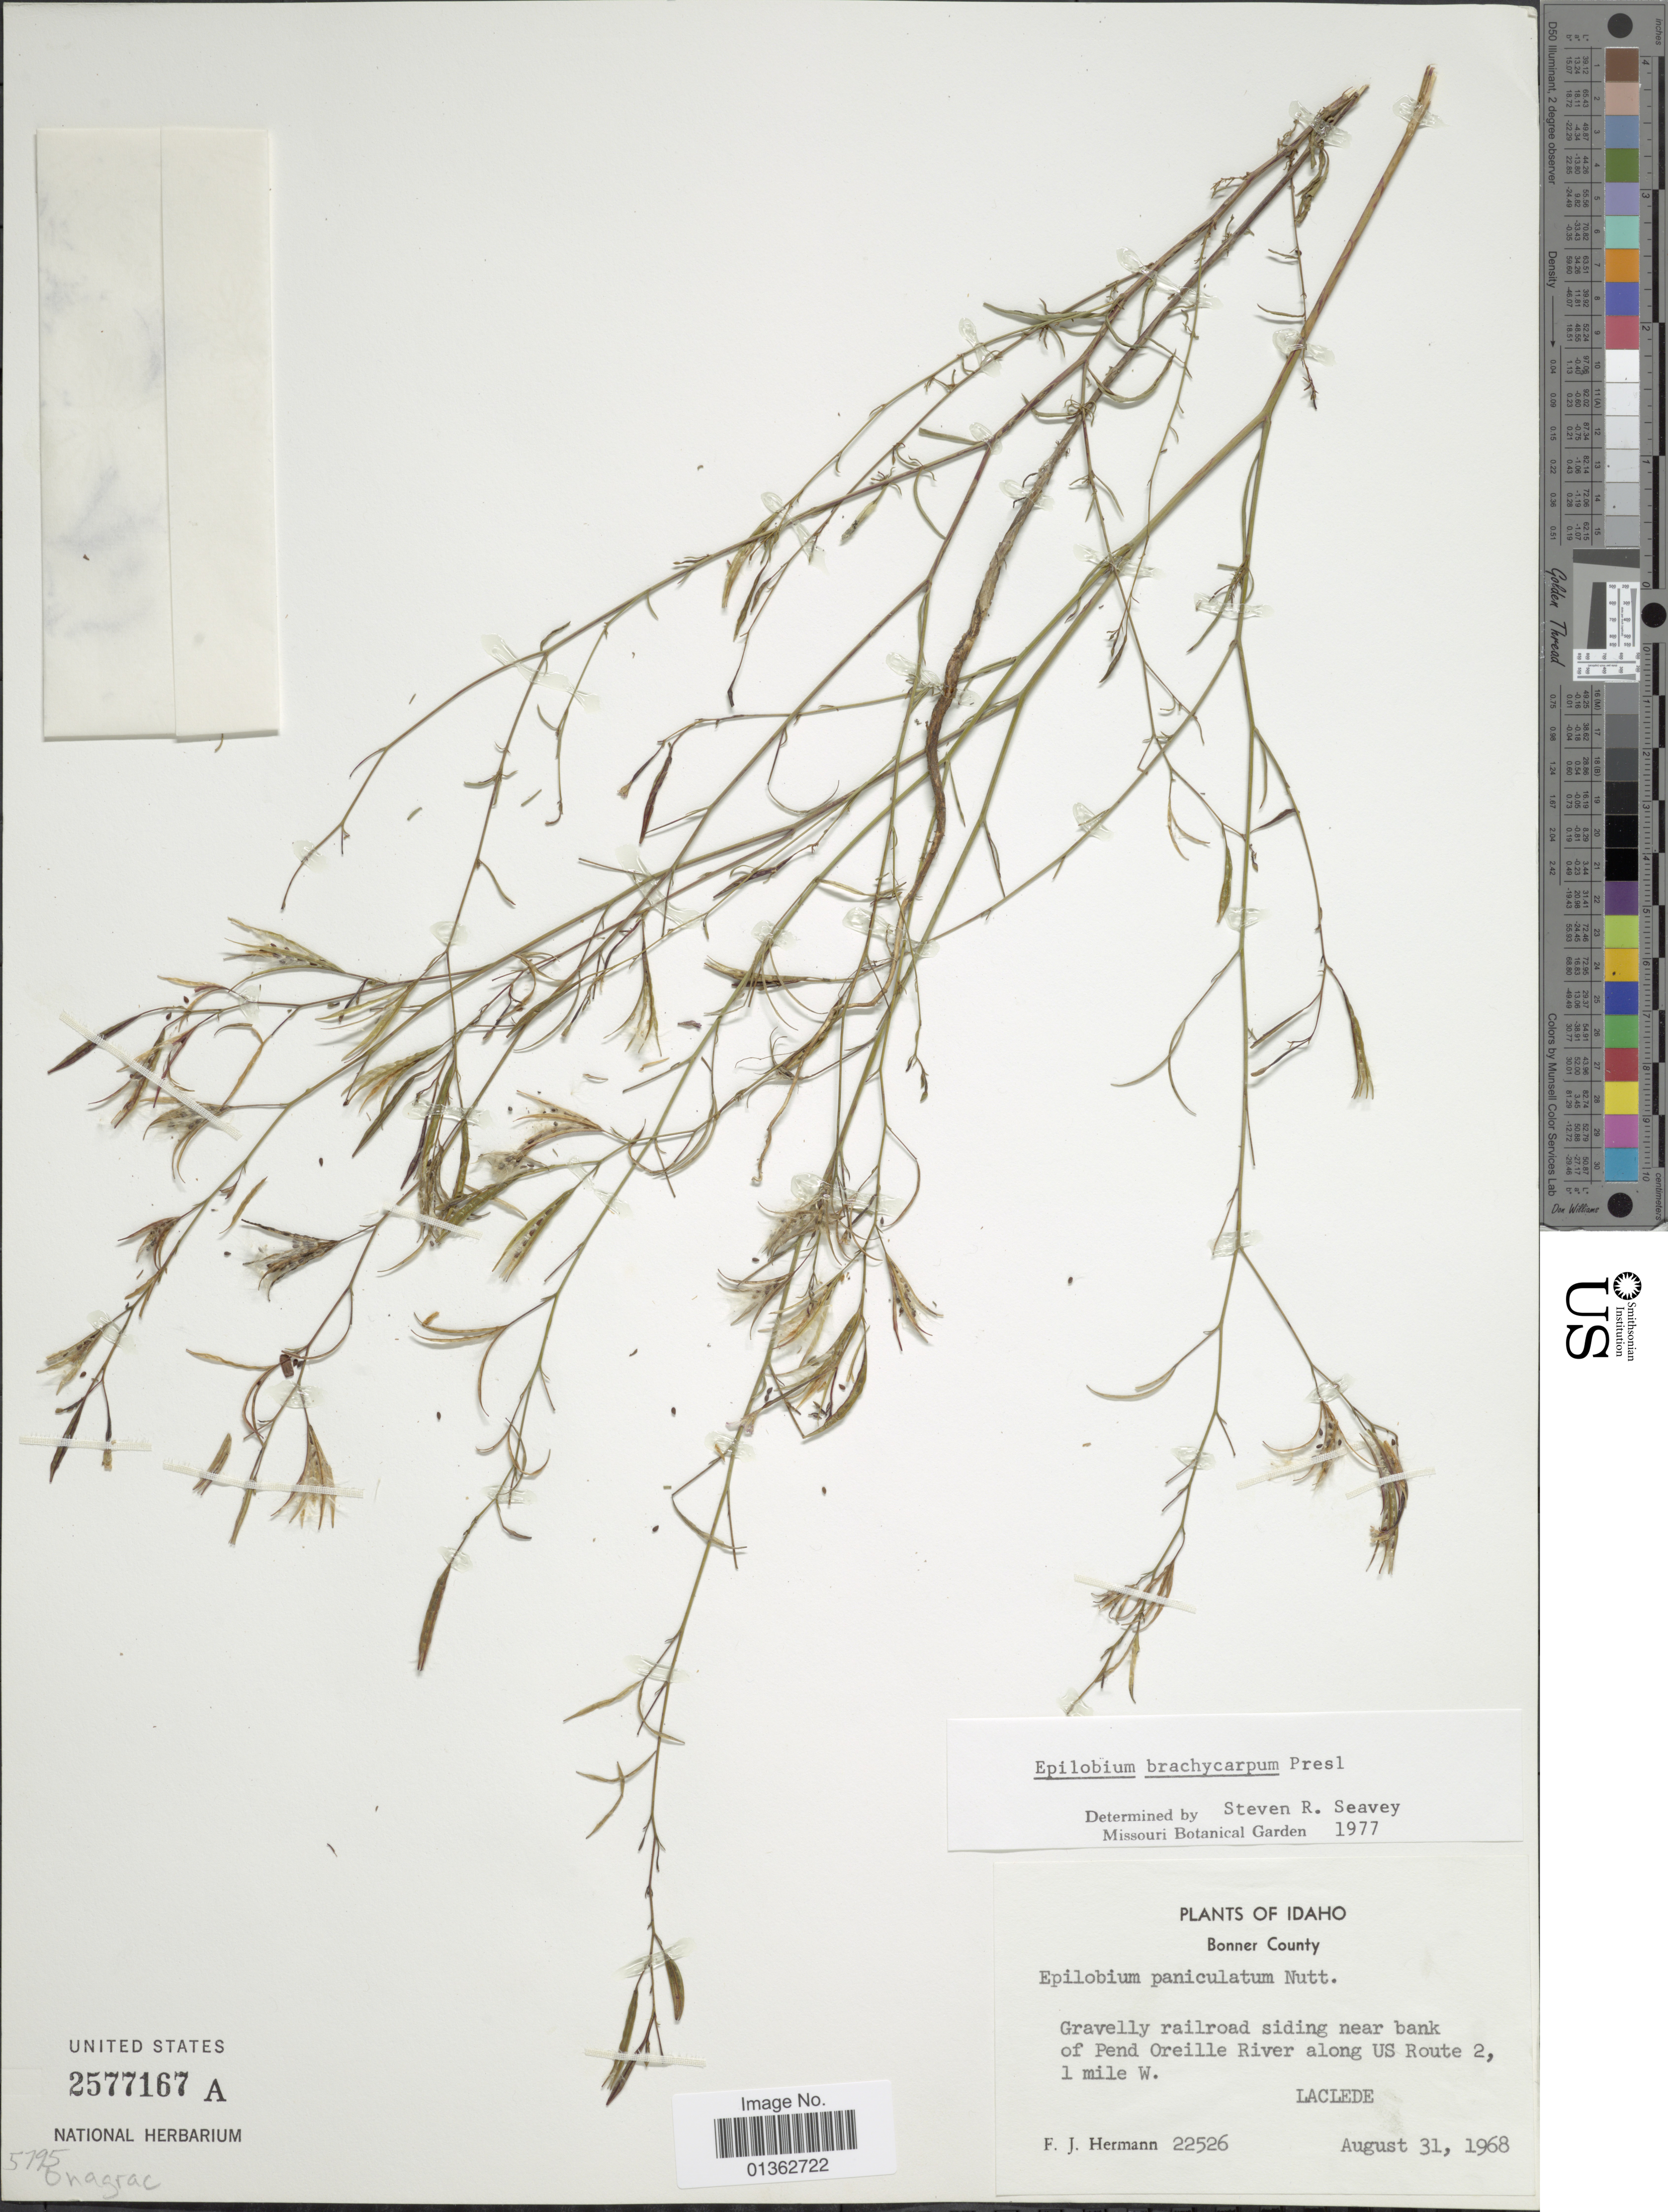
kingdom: Plantae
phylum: Tracheophyta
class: Magnoliopsida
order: Myrtales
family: Onagraceae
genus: Epilobium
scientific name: Epilobium brachycarpum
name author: C. Presl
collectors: F. J. Hermann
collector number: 22526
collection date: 1968-08-31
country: United States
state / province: Idaho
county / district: Bonner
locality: Bonner County. Gravelly railroad siding near bank of Pend Oreille River along US Route 2, 1 mile W. Laclede.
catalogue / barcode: US 2577167A